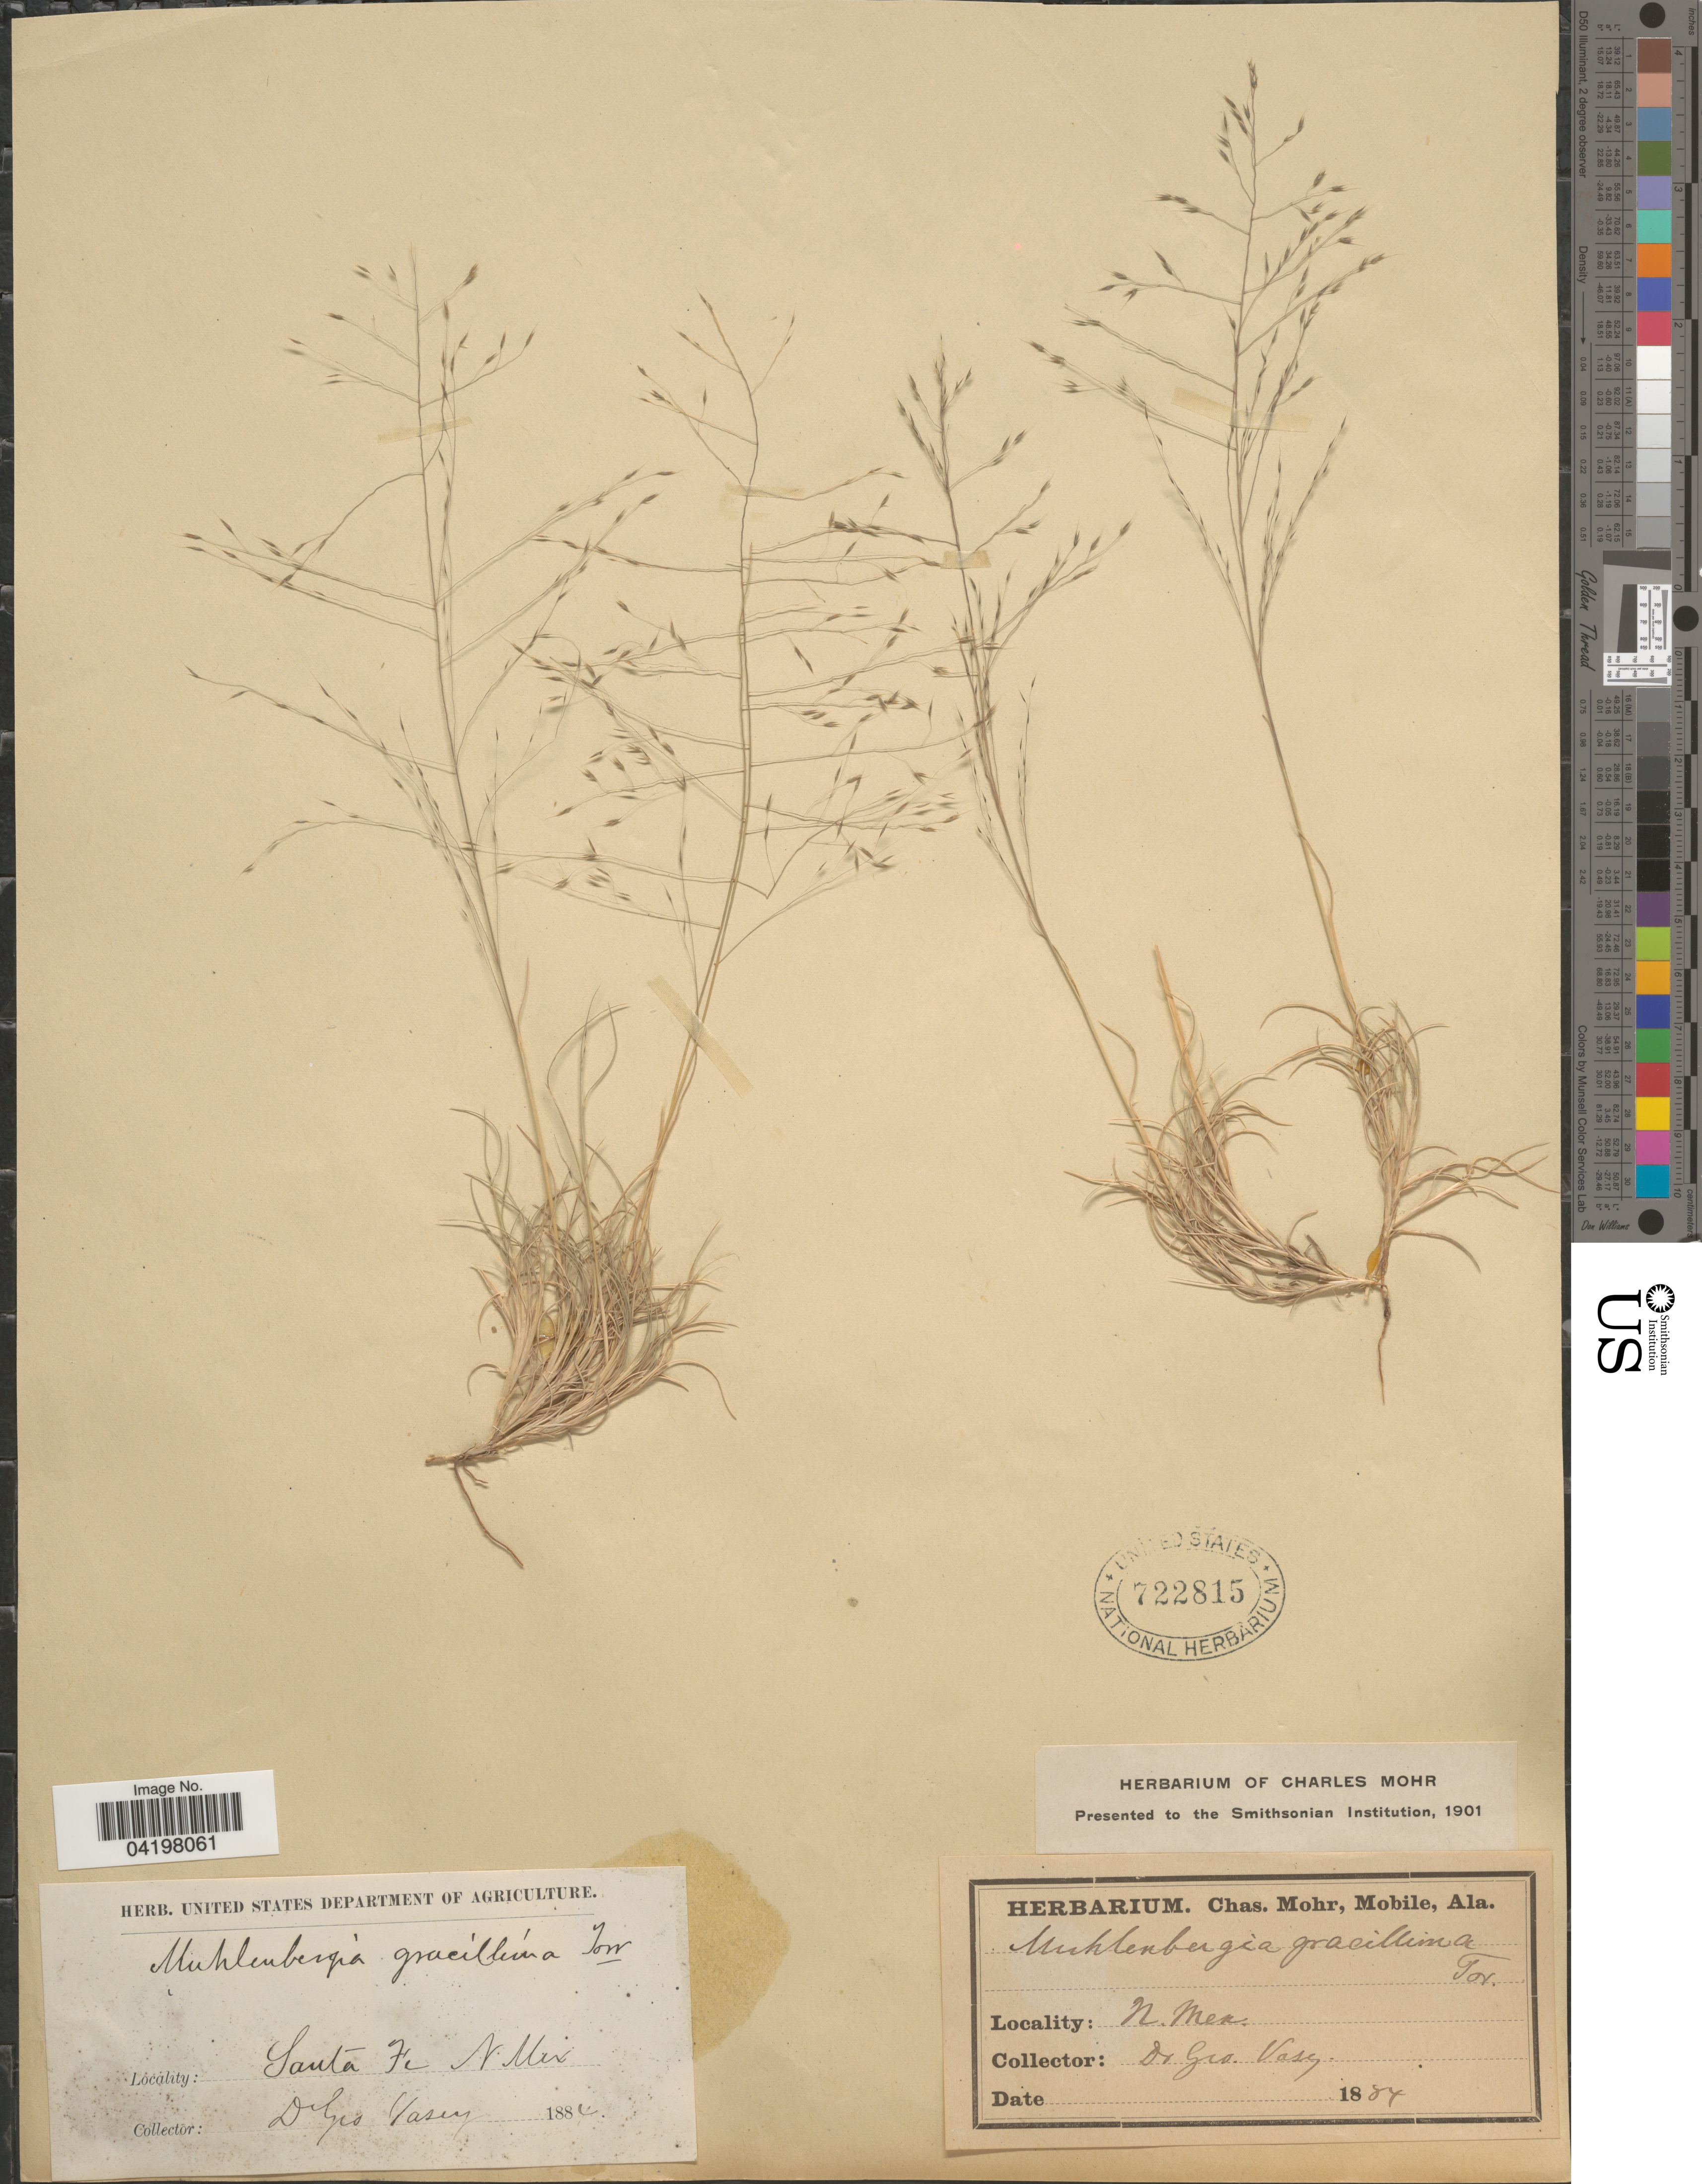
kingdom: Plantae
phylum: Tracheophyta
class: Liliopsida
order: Poales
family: Poaceae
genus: Muhlenbergia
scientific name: Muhlenbergia torreyi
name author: (Kunth) Hitchc. ex Bush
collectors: G. Vasey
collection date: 1884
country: United States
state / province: New Mexico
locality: Santa Fe.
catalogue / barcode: US 722815